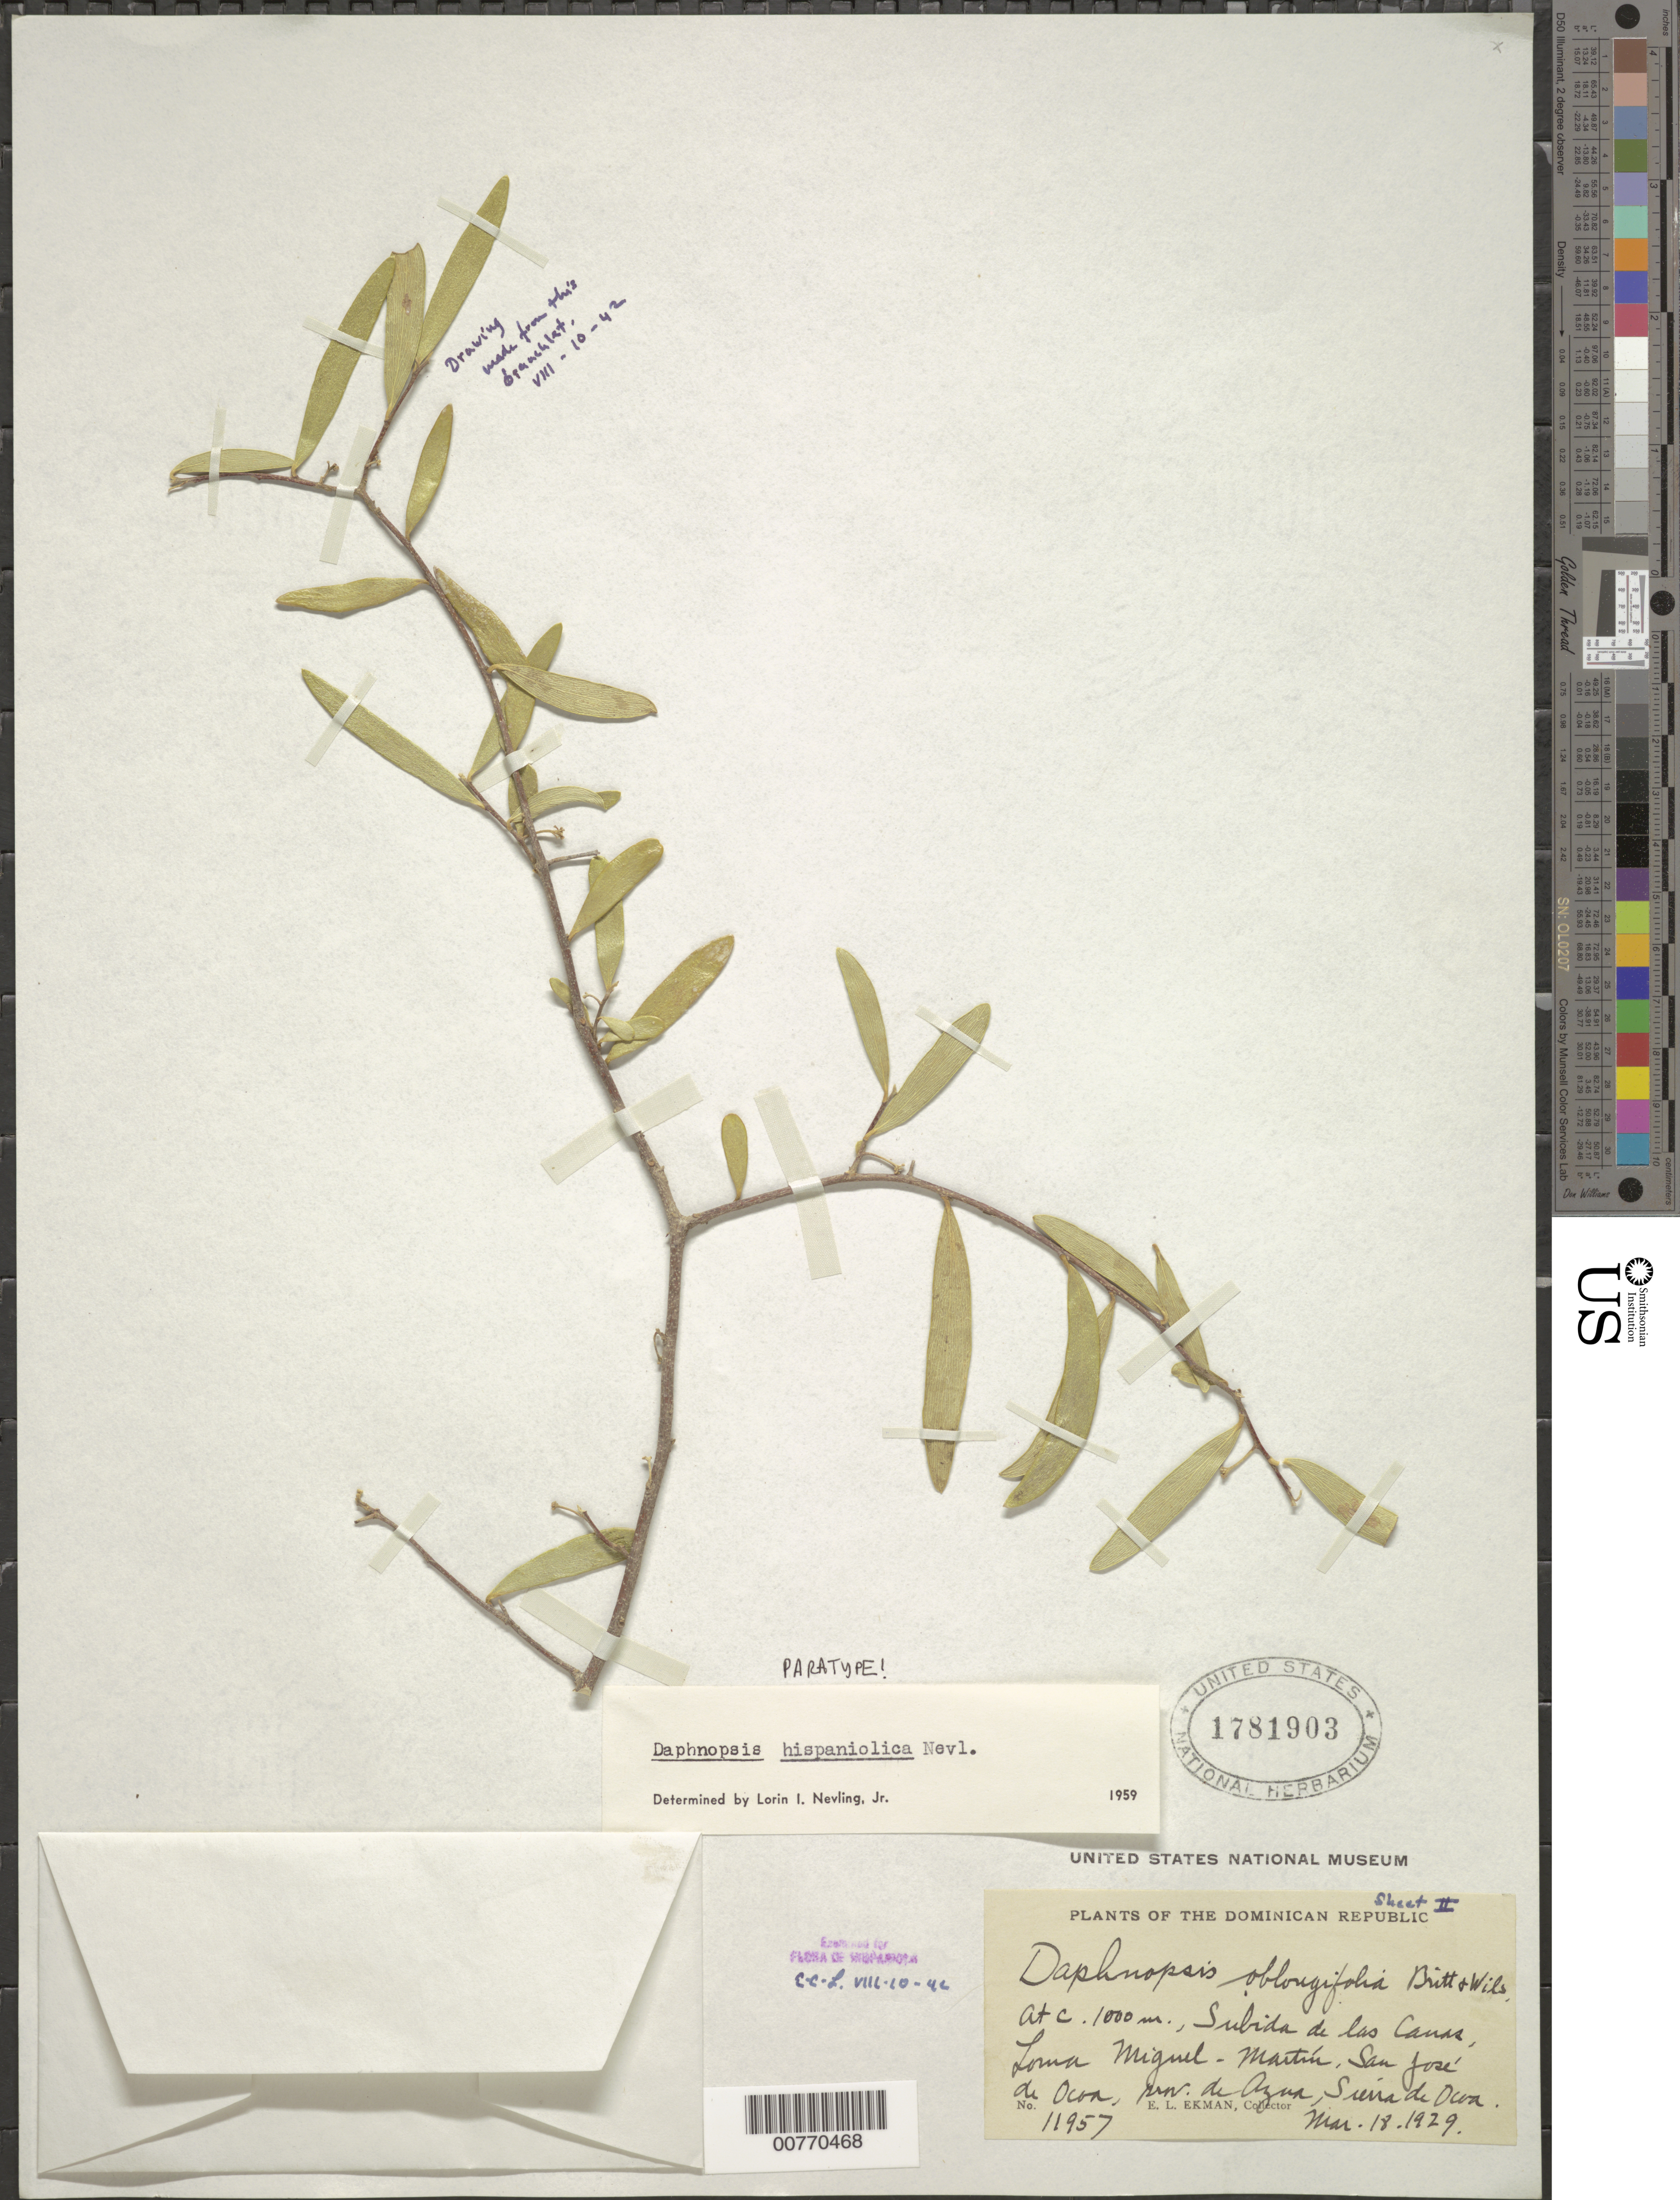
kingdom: Plantae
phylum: Tracheophyta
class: Magnoliopsida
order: Malvales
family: Thymelaeaceae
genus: Daphnopsis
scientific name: Daphnopsis hispaniolica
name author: Nevling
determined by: Nevling, L. I., Jr.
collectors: E. L. Ekman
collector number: H 11957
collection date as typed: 18 Mar 1929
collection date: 1929-03-18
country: Dominican Republic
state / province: Azua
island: Hispaniola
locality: Sierra de Ocoa, San José de Ocoa, Loma Miguel Martín, Subida de las Canas.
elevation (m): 1000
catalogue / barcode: US 1781903